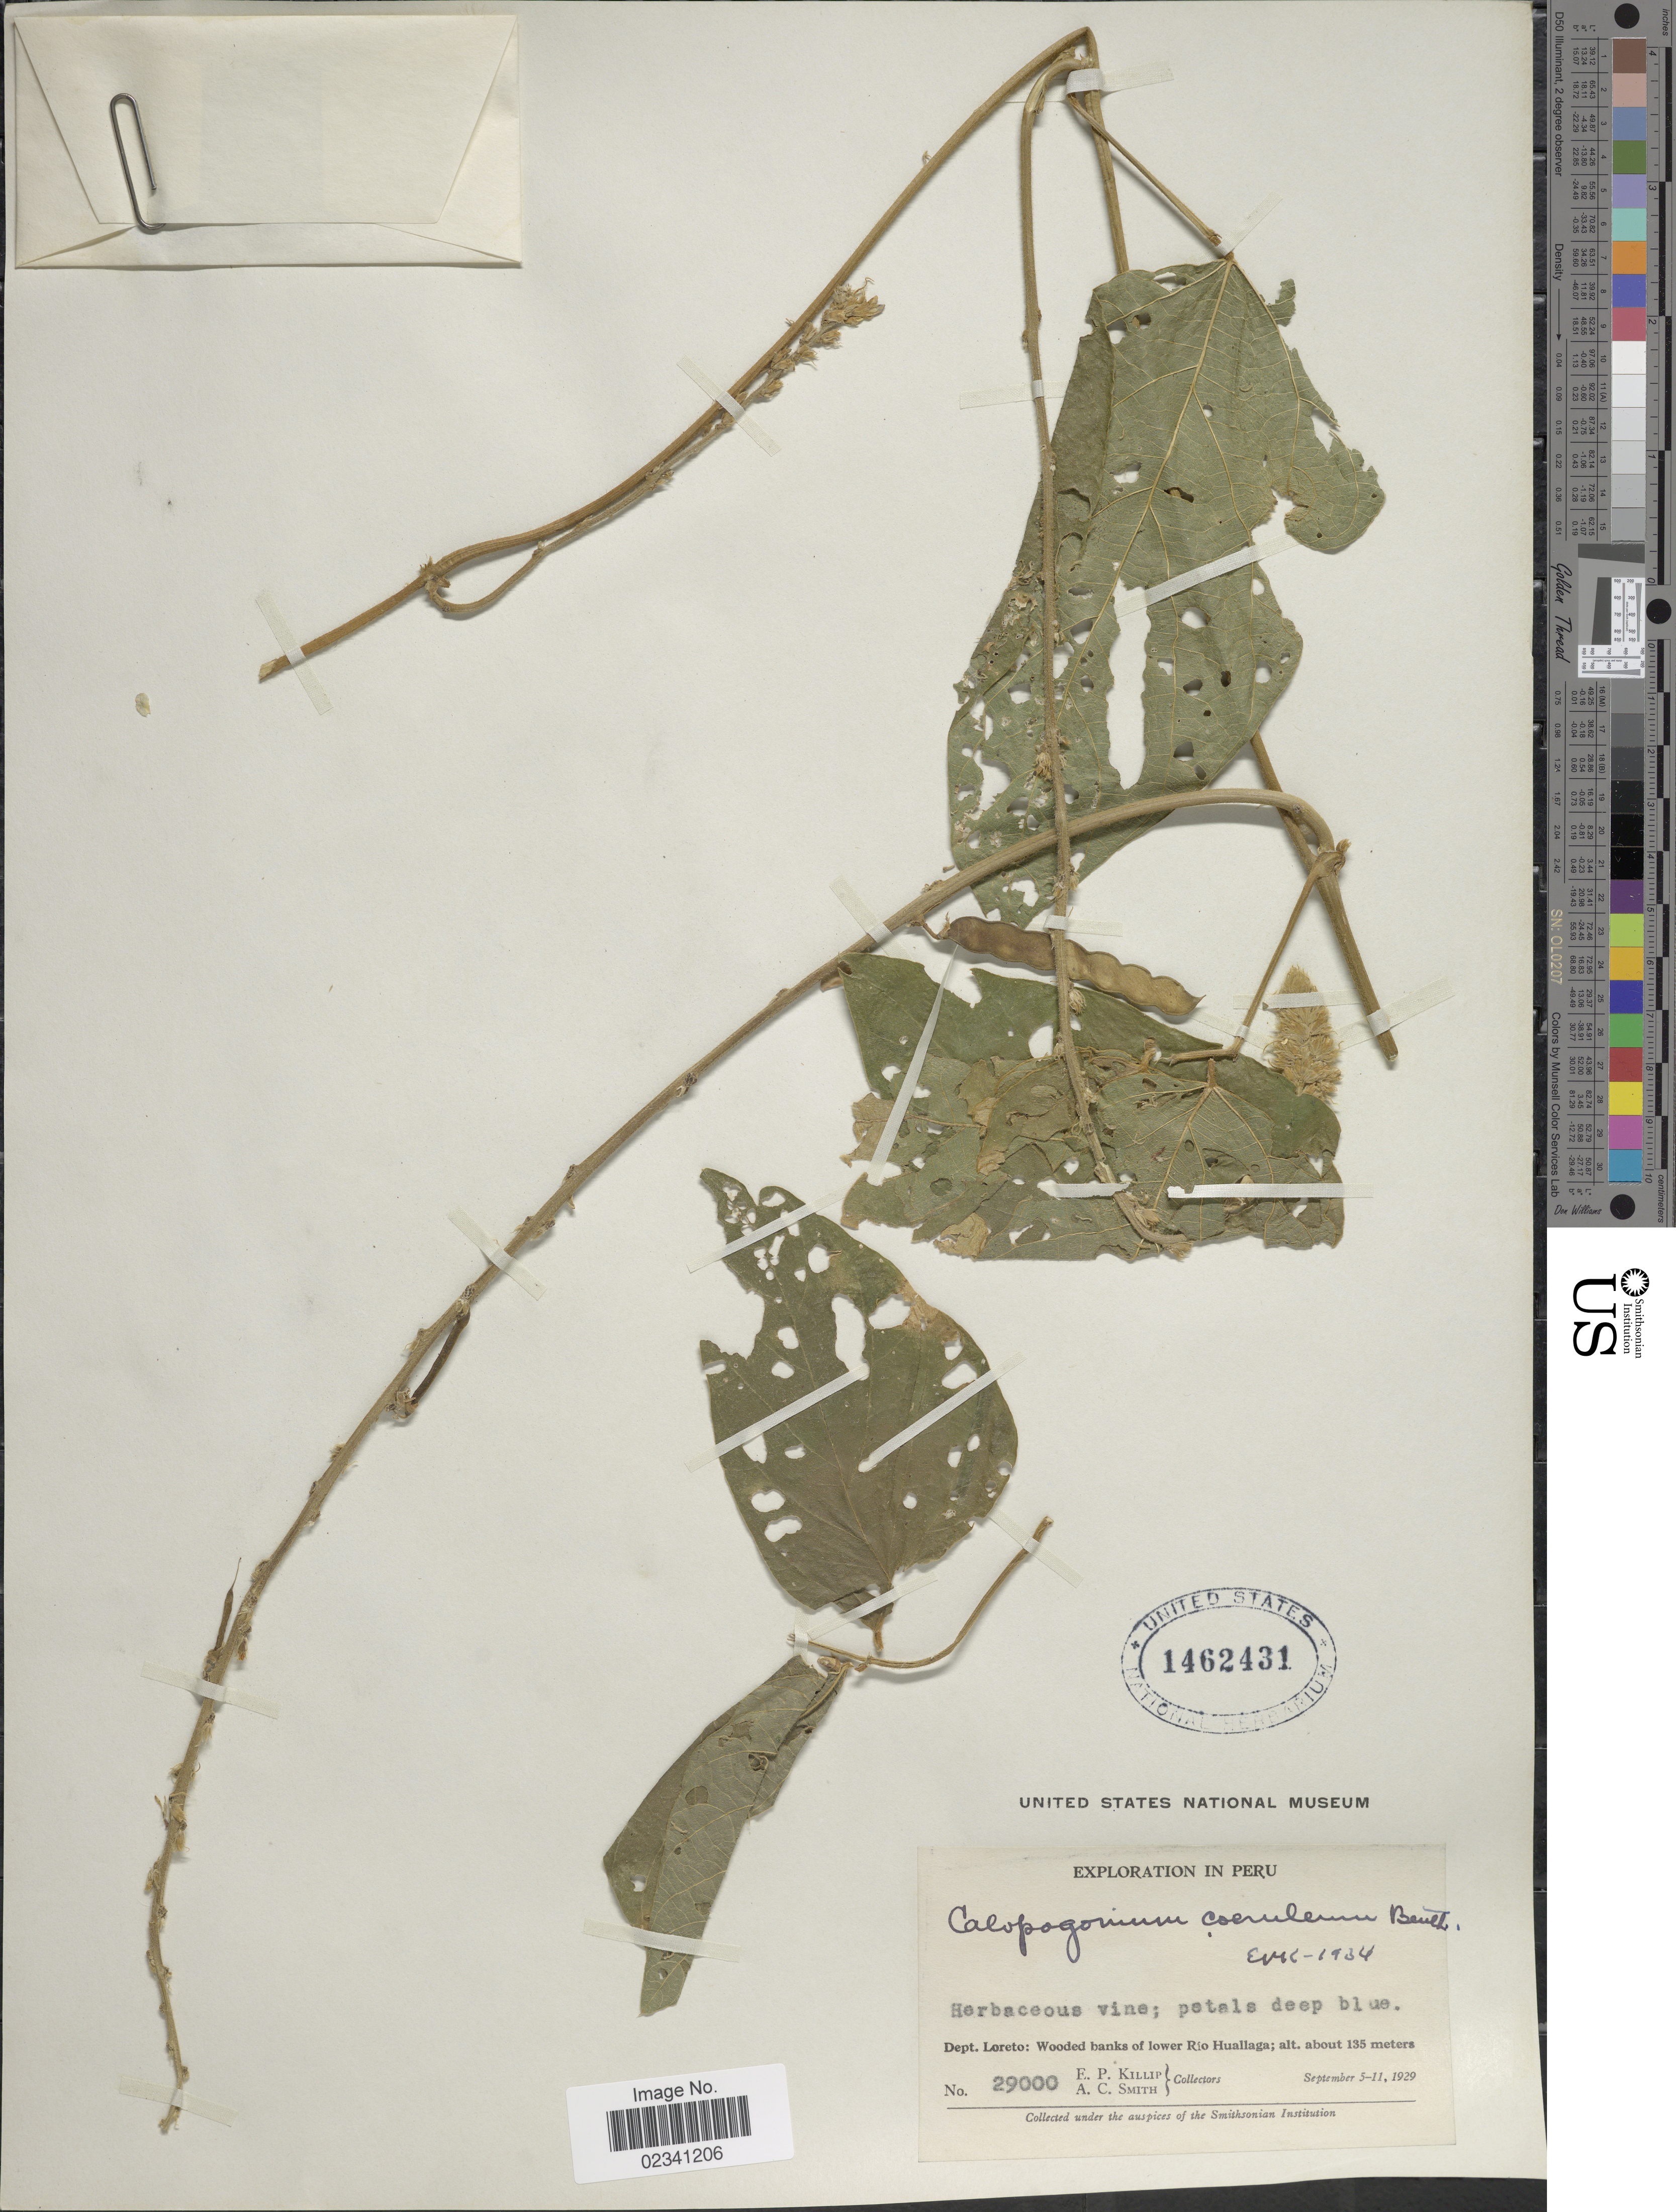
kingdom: Plantae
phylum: Tracheophyta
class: Magnoliopsida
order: Fabales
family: Fabaceae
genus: Calopogonium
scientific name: Calopogonium caeruleum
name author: (Benth.) C. Wright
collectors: E. P. Killip & A. C. Smith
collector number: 29000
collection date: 1929-09-05/1929-09-11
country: Peru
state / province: Loreto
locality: Wooded banks of lower Rio Huallaga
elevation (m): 135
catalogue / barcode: US 1462431